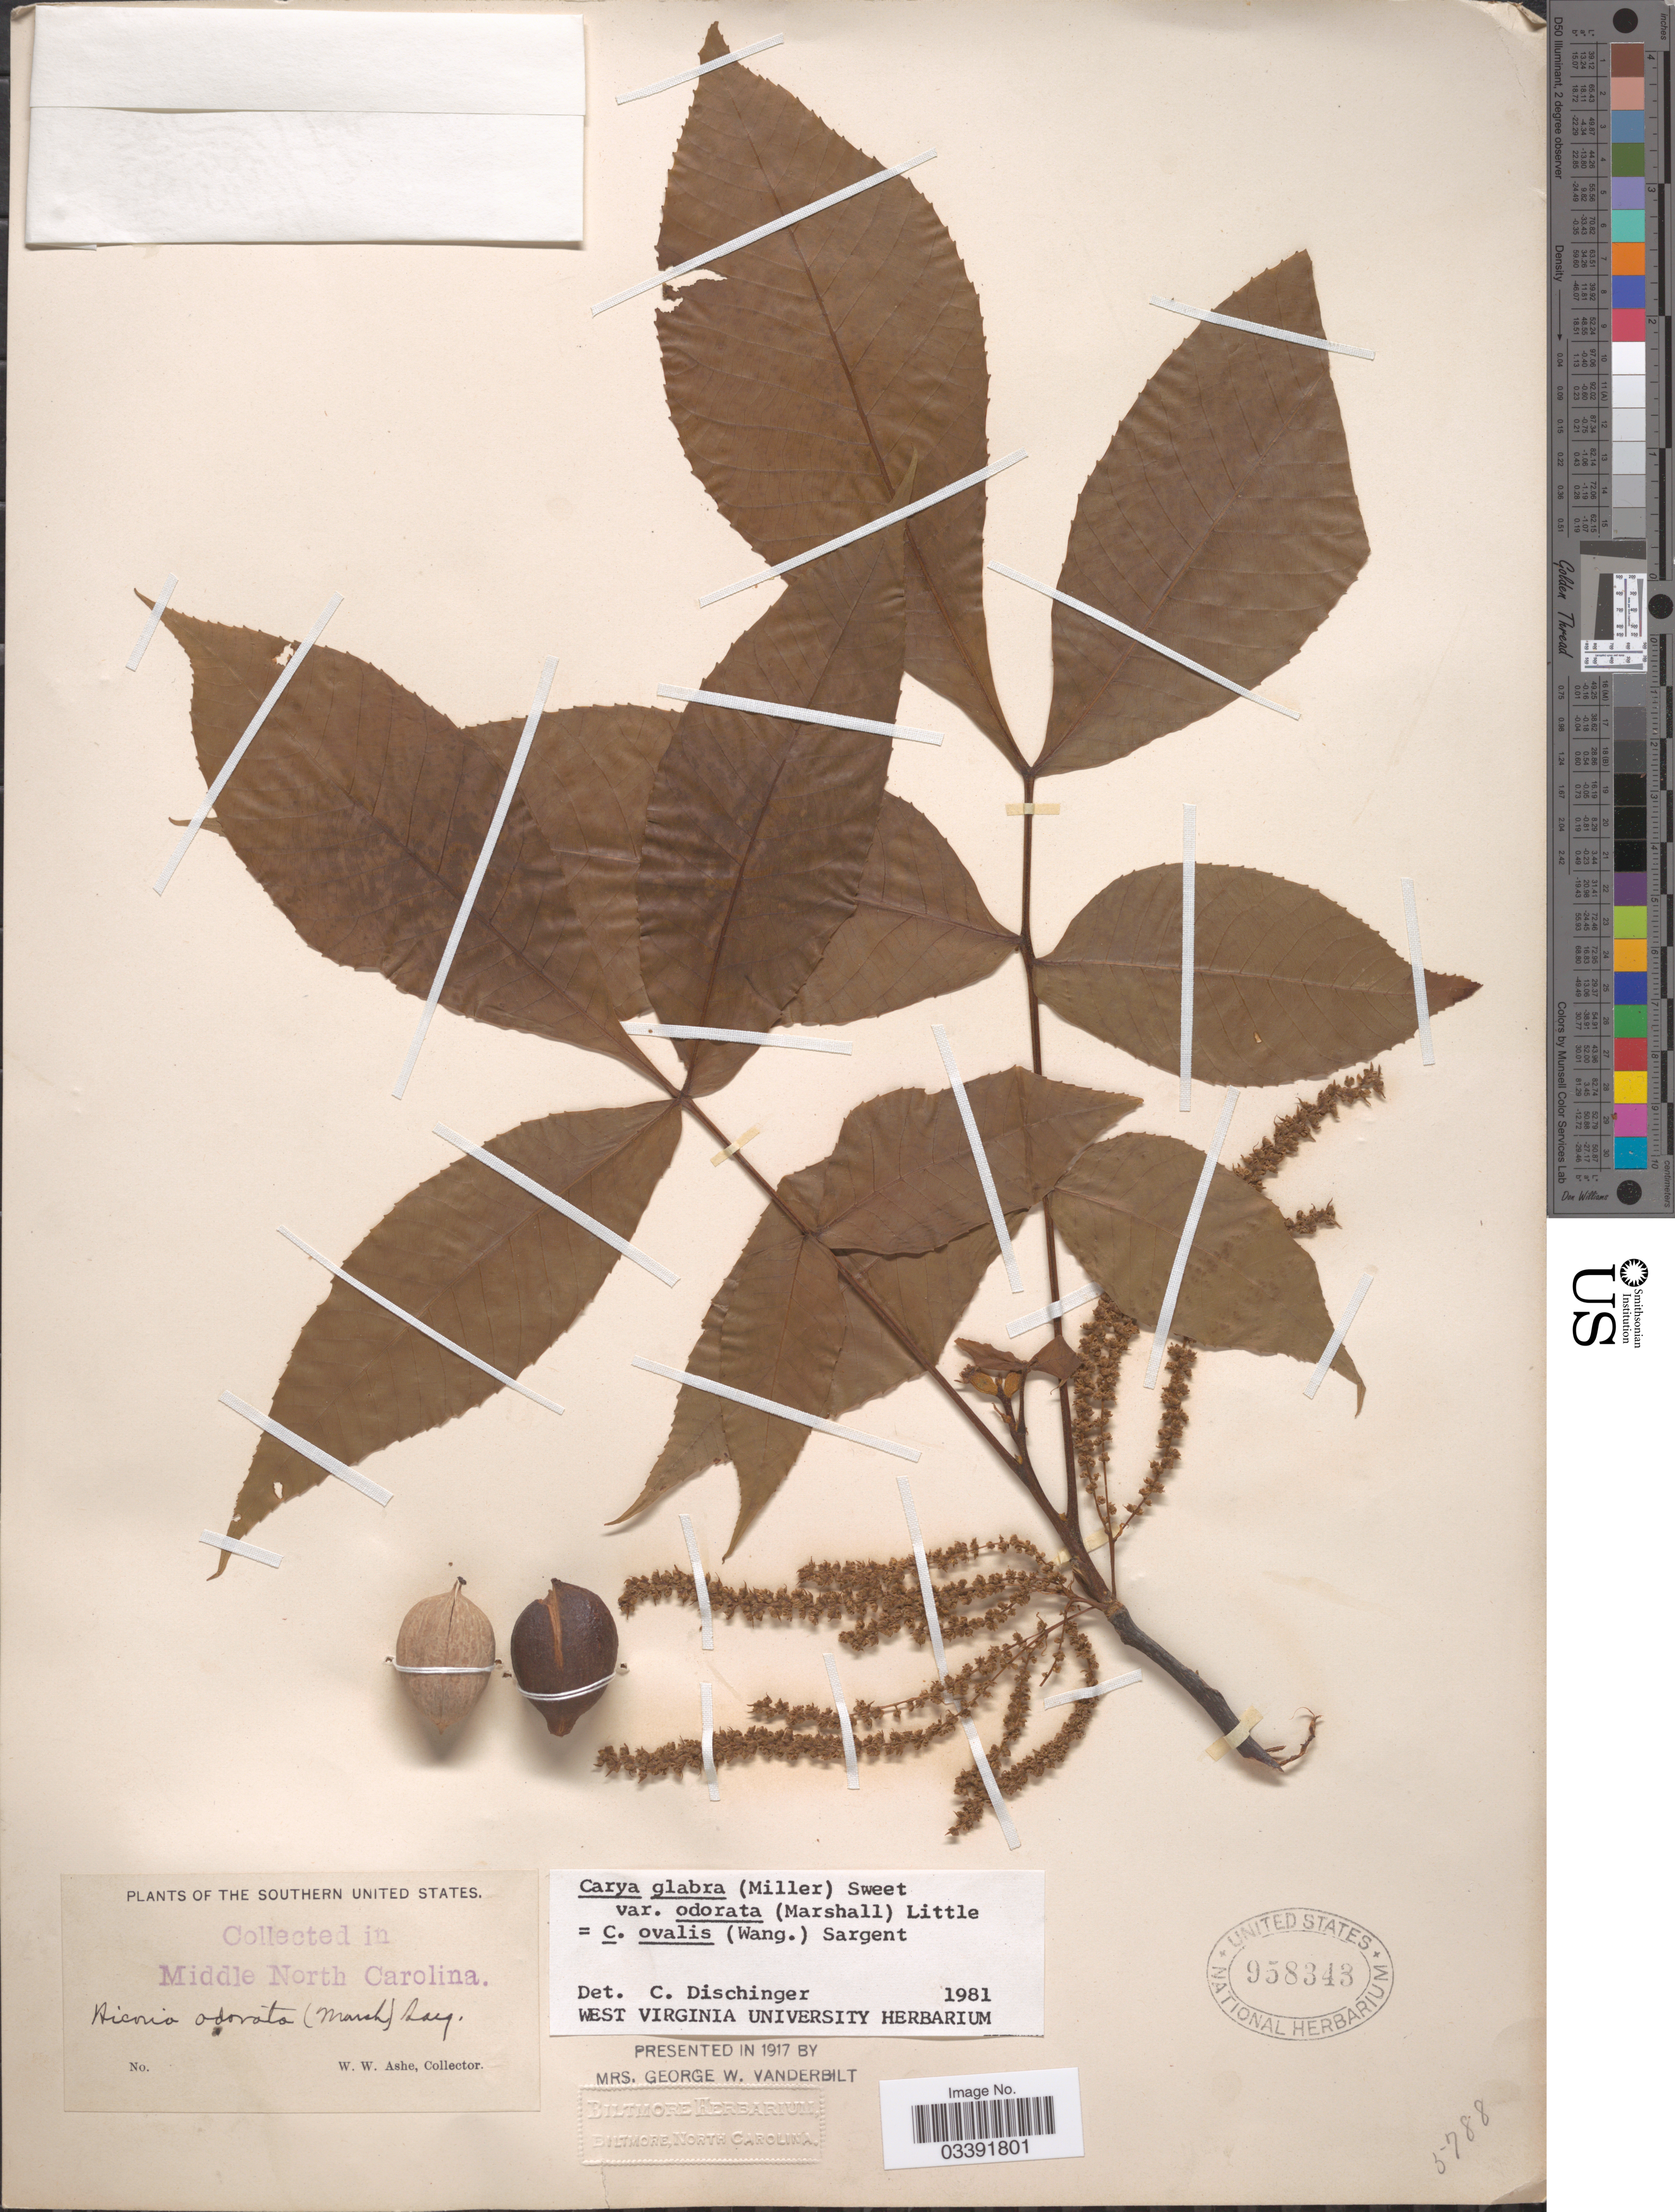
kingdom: Plantae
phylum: Tracheophyta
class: Magnoliopsida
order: Fagales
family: Juglandaceae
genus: Carya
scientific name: Carya glabra var. odorata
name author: (Marshall) Little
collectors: W. W. Ashe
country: United States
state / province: North Carolina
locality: The Southern United States. Middle North Carolina.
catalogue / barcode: US 958343